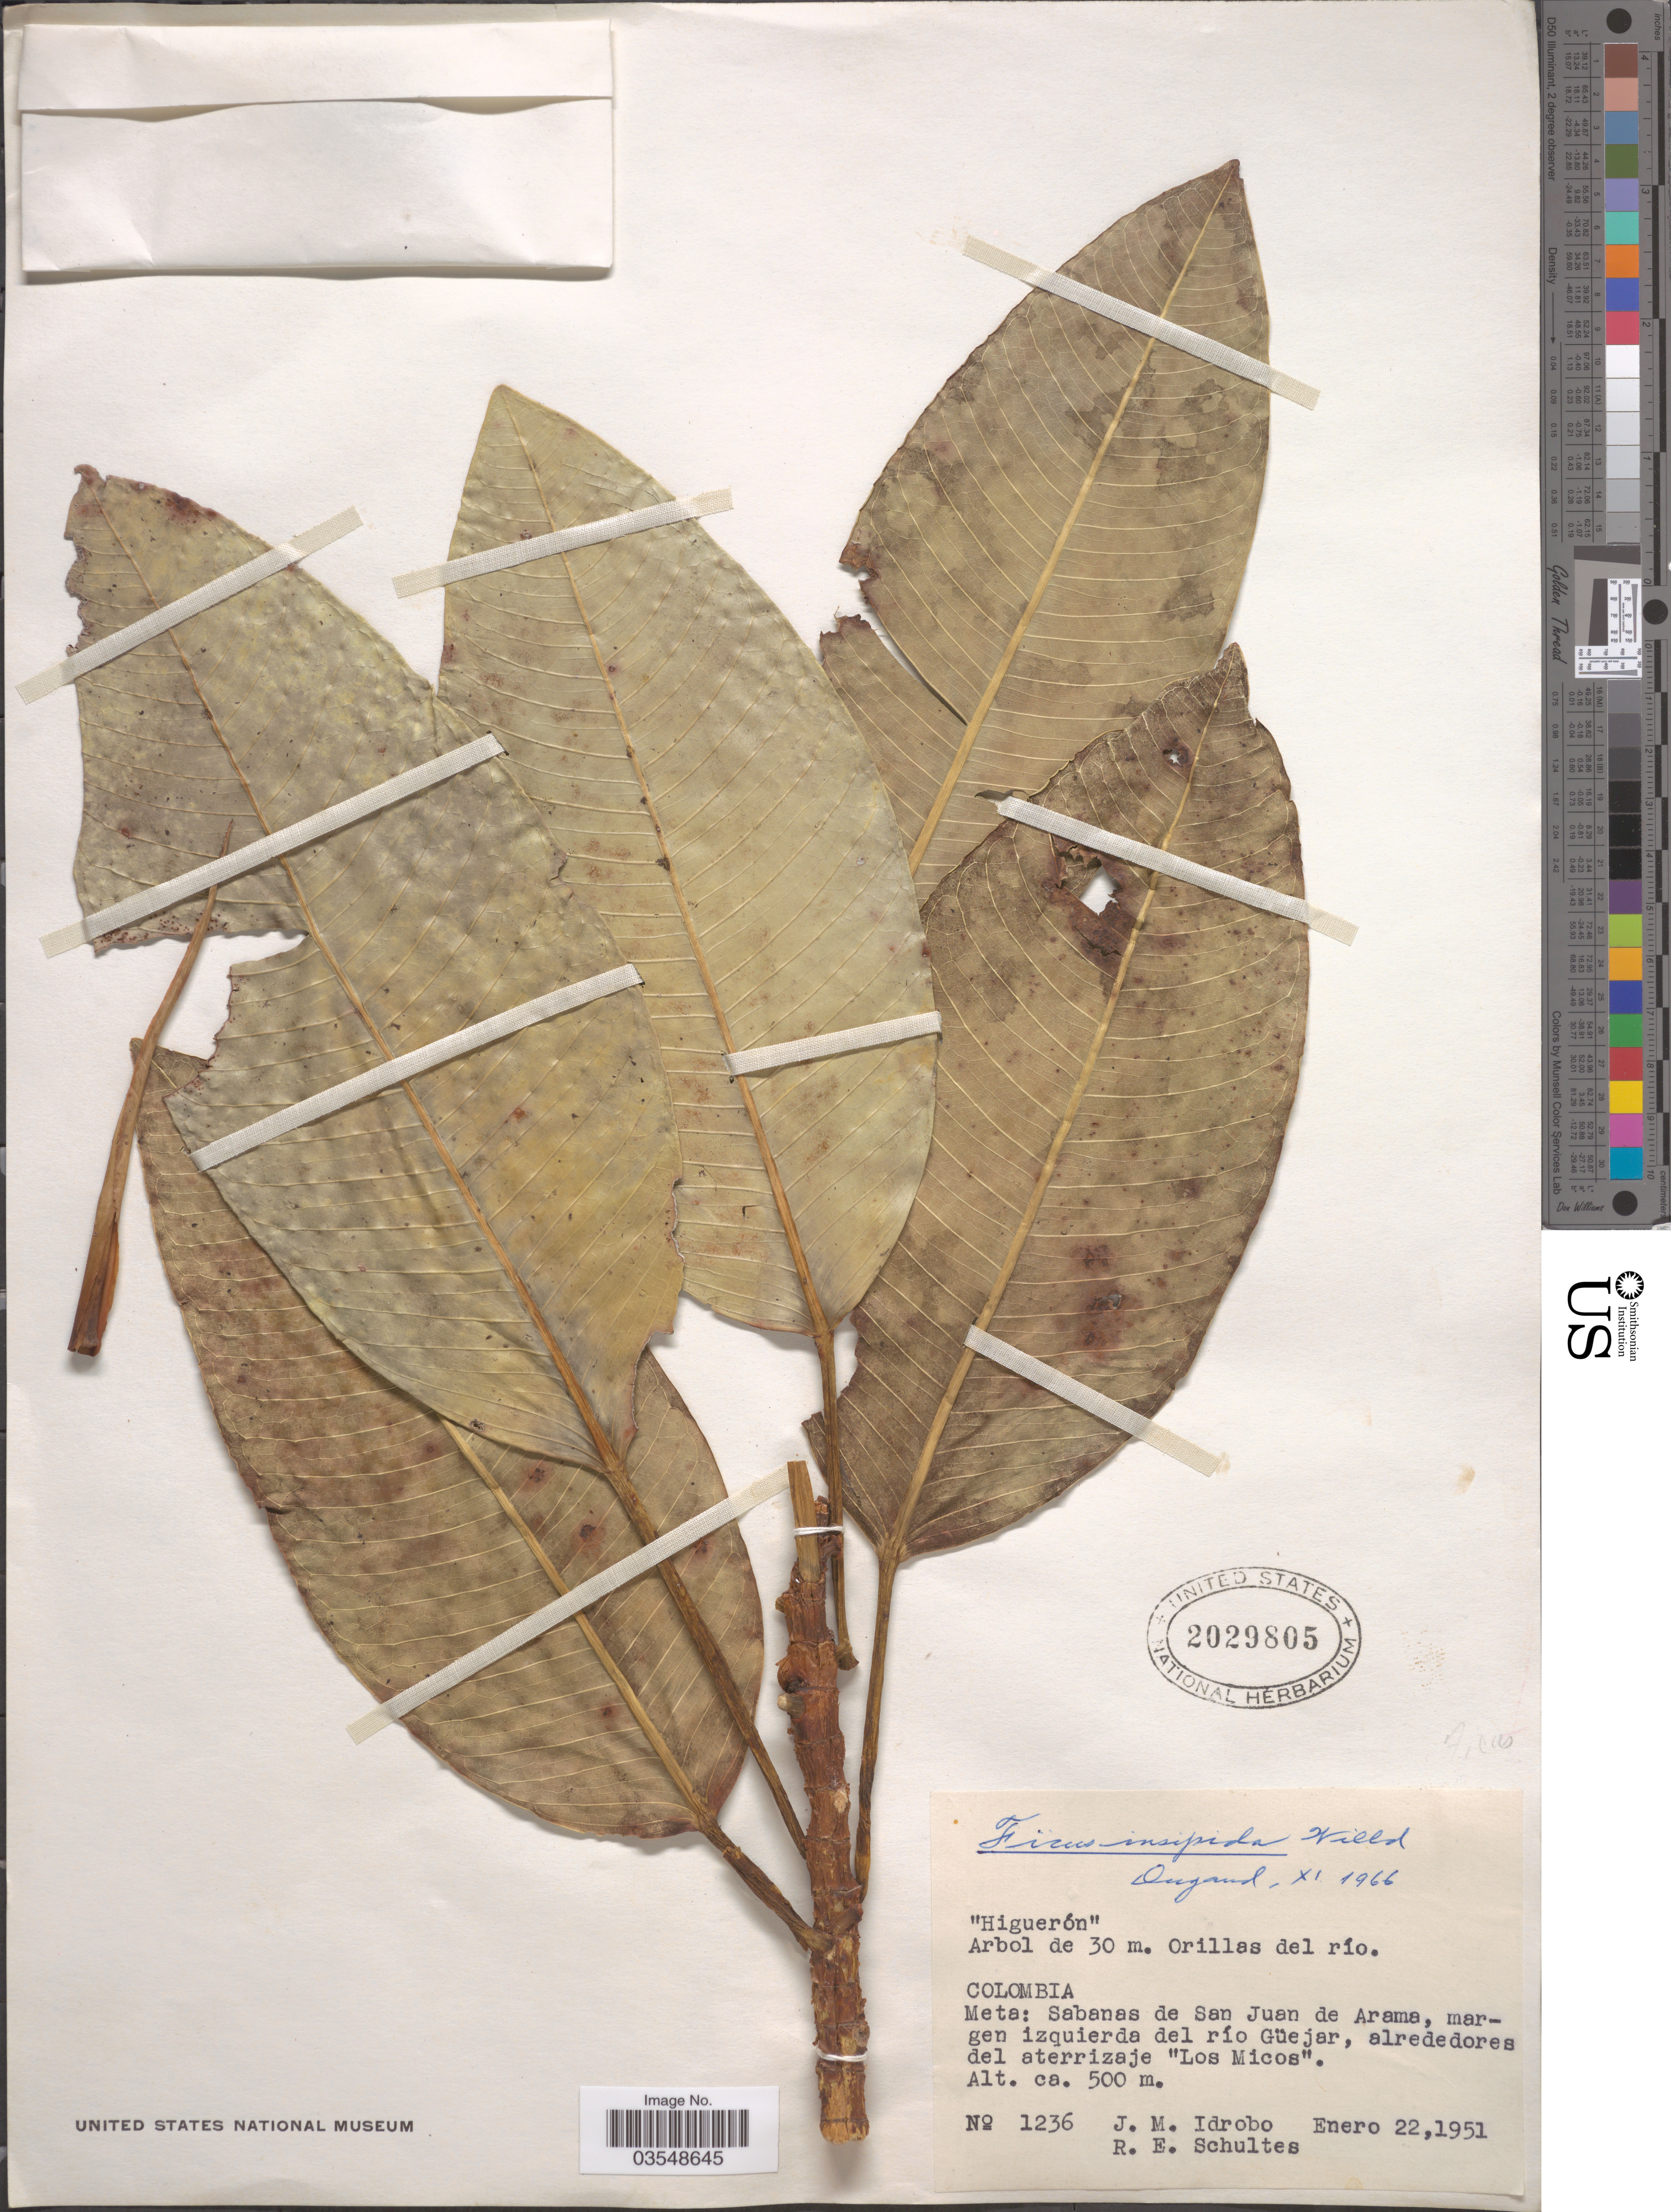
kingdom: Plantae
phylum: Tracheophyta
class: Magnoliopsida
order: Rosales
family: Moraceae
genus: Ficus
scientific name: Ficus glabrata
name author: Kunth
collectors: J. M. Idrobo & R. E. Schultes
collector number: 1236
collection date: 1951-01-22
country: Colombia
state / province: Meta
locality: Sabanas de San Juan de Arama, margen izquierde del río Güejar, alrededores del aterrizaje "Los Micos".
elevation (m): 500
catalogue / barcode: US 2029805